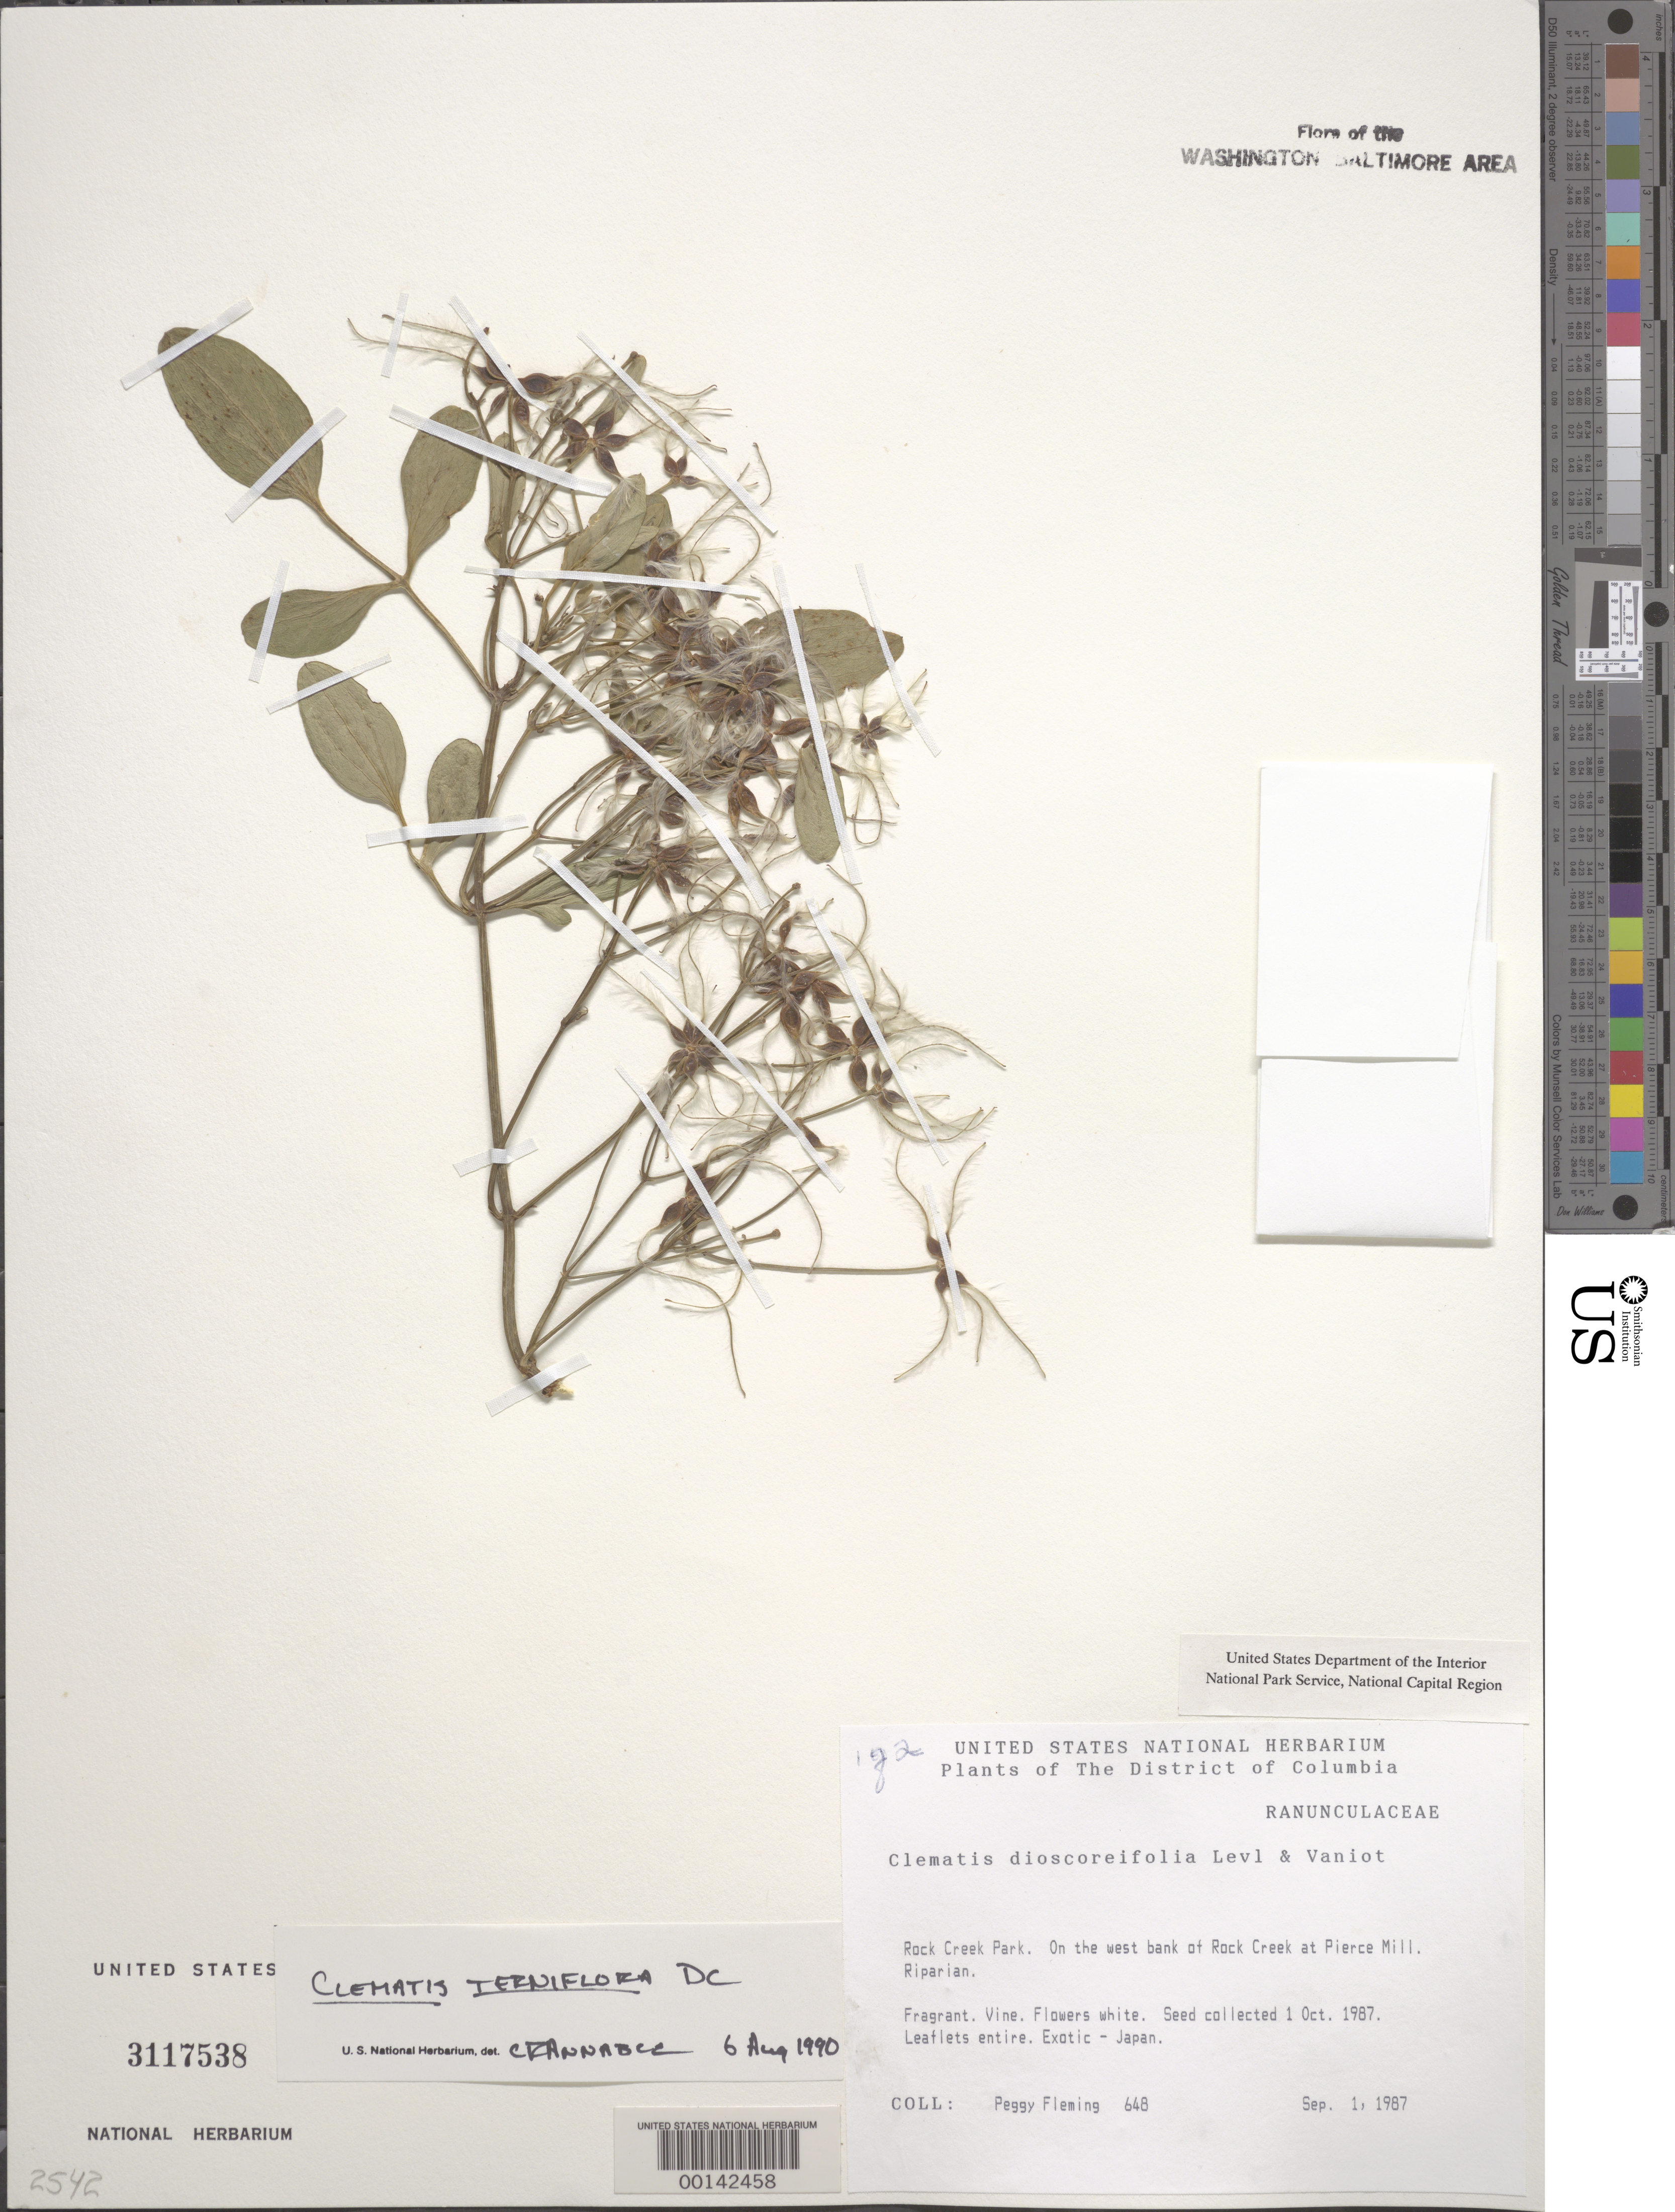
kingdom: Plantae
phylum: Tracheophyta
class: Magnoliopsida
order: Ranunculales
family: Ranunculaceae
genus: Clematis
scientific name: Clematis terniflora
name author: DC.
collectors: P. Fleming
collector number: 648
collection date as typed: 01 Sep 1987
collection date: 1987-09-01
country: United States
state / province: District of Columbia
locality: Rock Creek Park, on the west bank of Rock Creek at Pierce Mill. Rock Creek Park and Vicinity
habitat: Riparian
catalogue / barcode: US 3117538